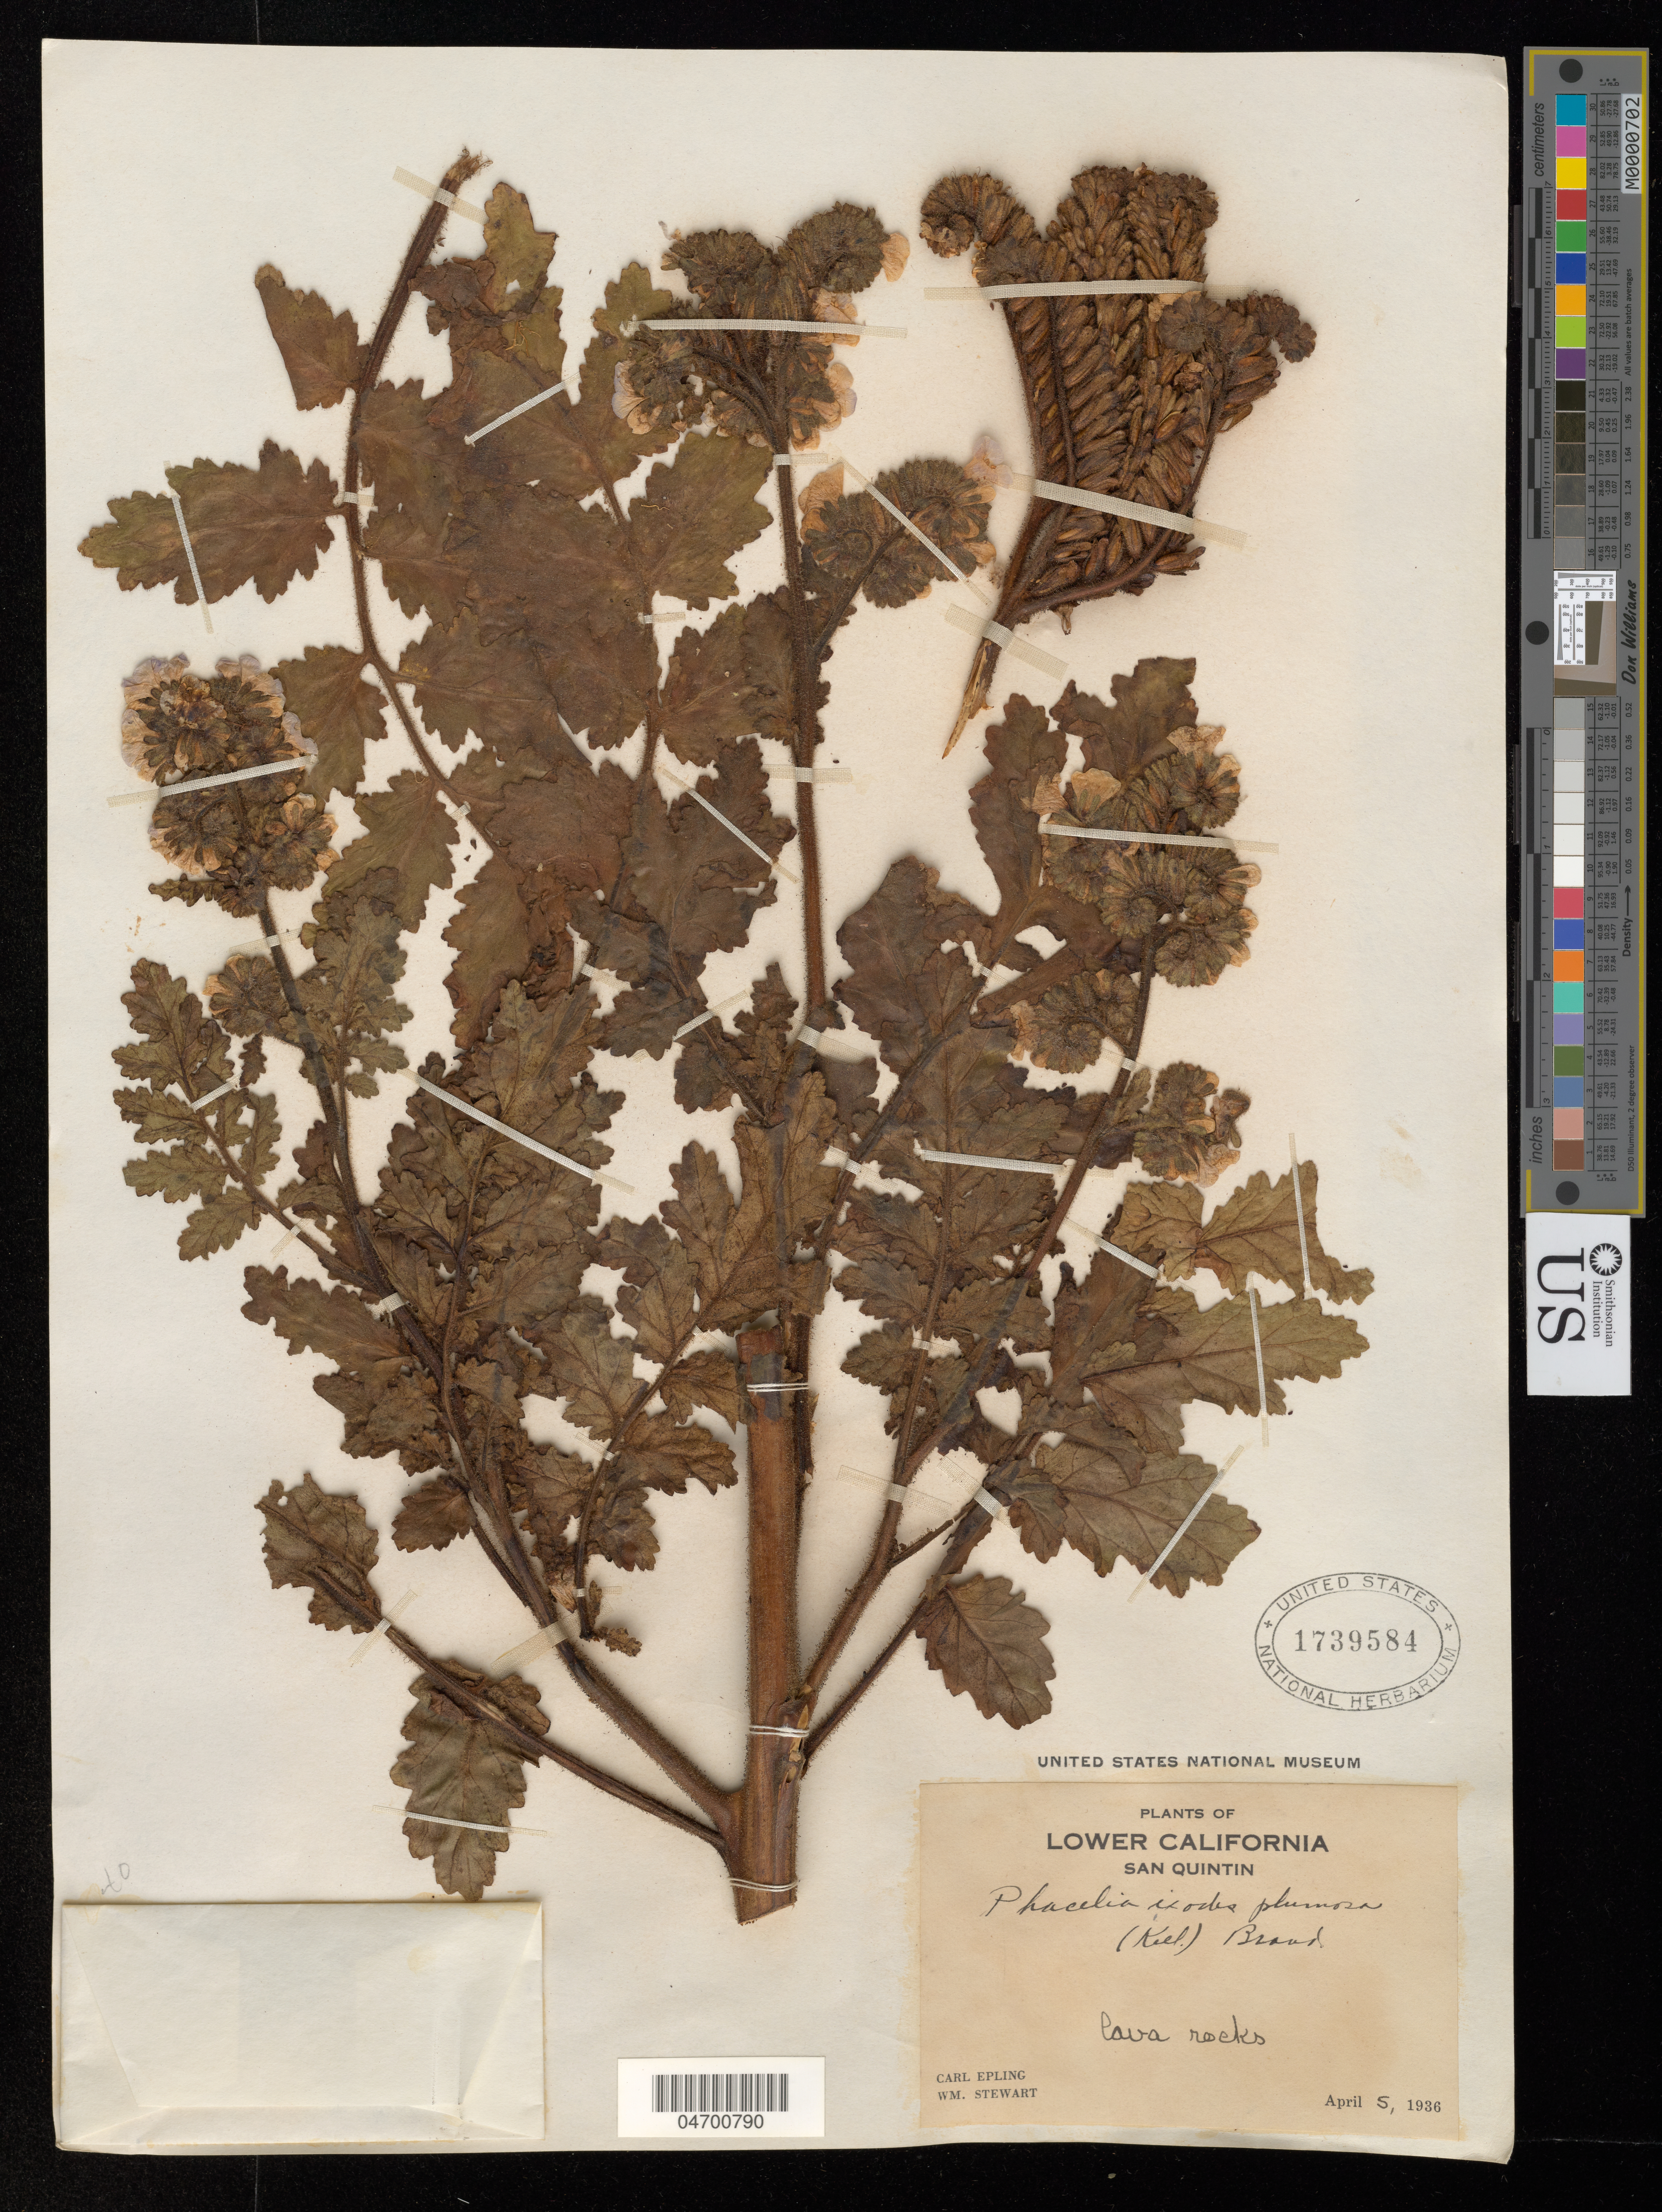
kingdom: Plantae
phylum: Tracheophyta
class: Magnoliopsida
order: Boraginales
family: Hydrophyllaceae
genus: Phacelia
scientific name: Phacelia ixodes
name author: Kellogg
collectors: C. C. Epling & W. Stewart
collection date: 1936-04-05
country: Mexico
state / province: Baja California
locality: Lower California. San Quintin.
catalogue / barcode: US 1739584